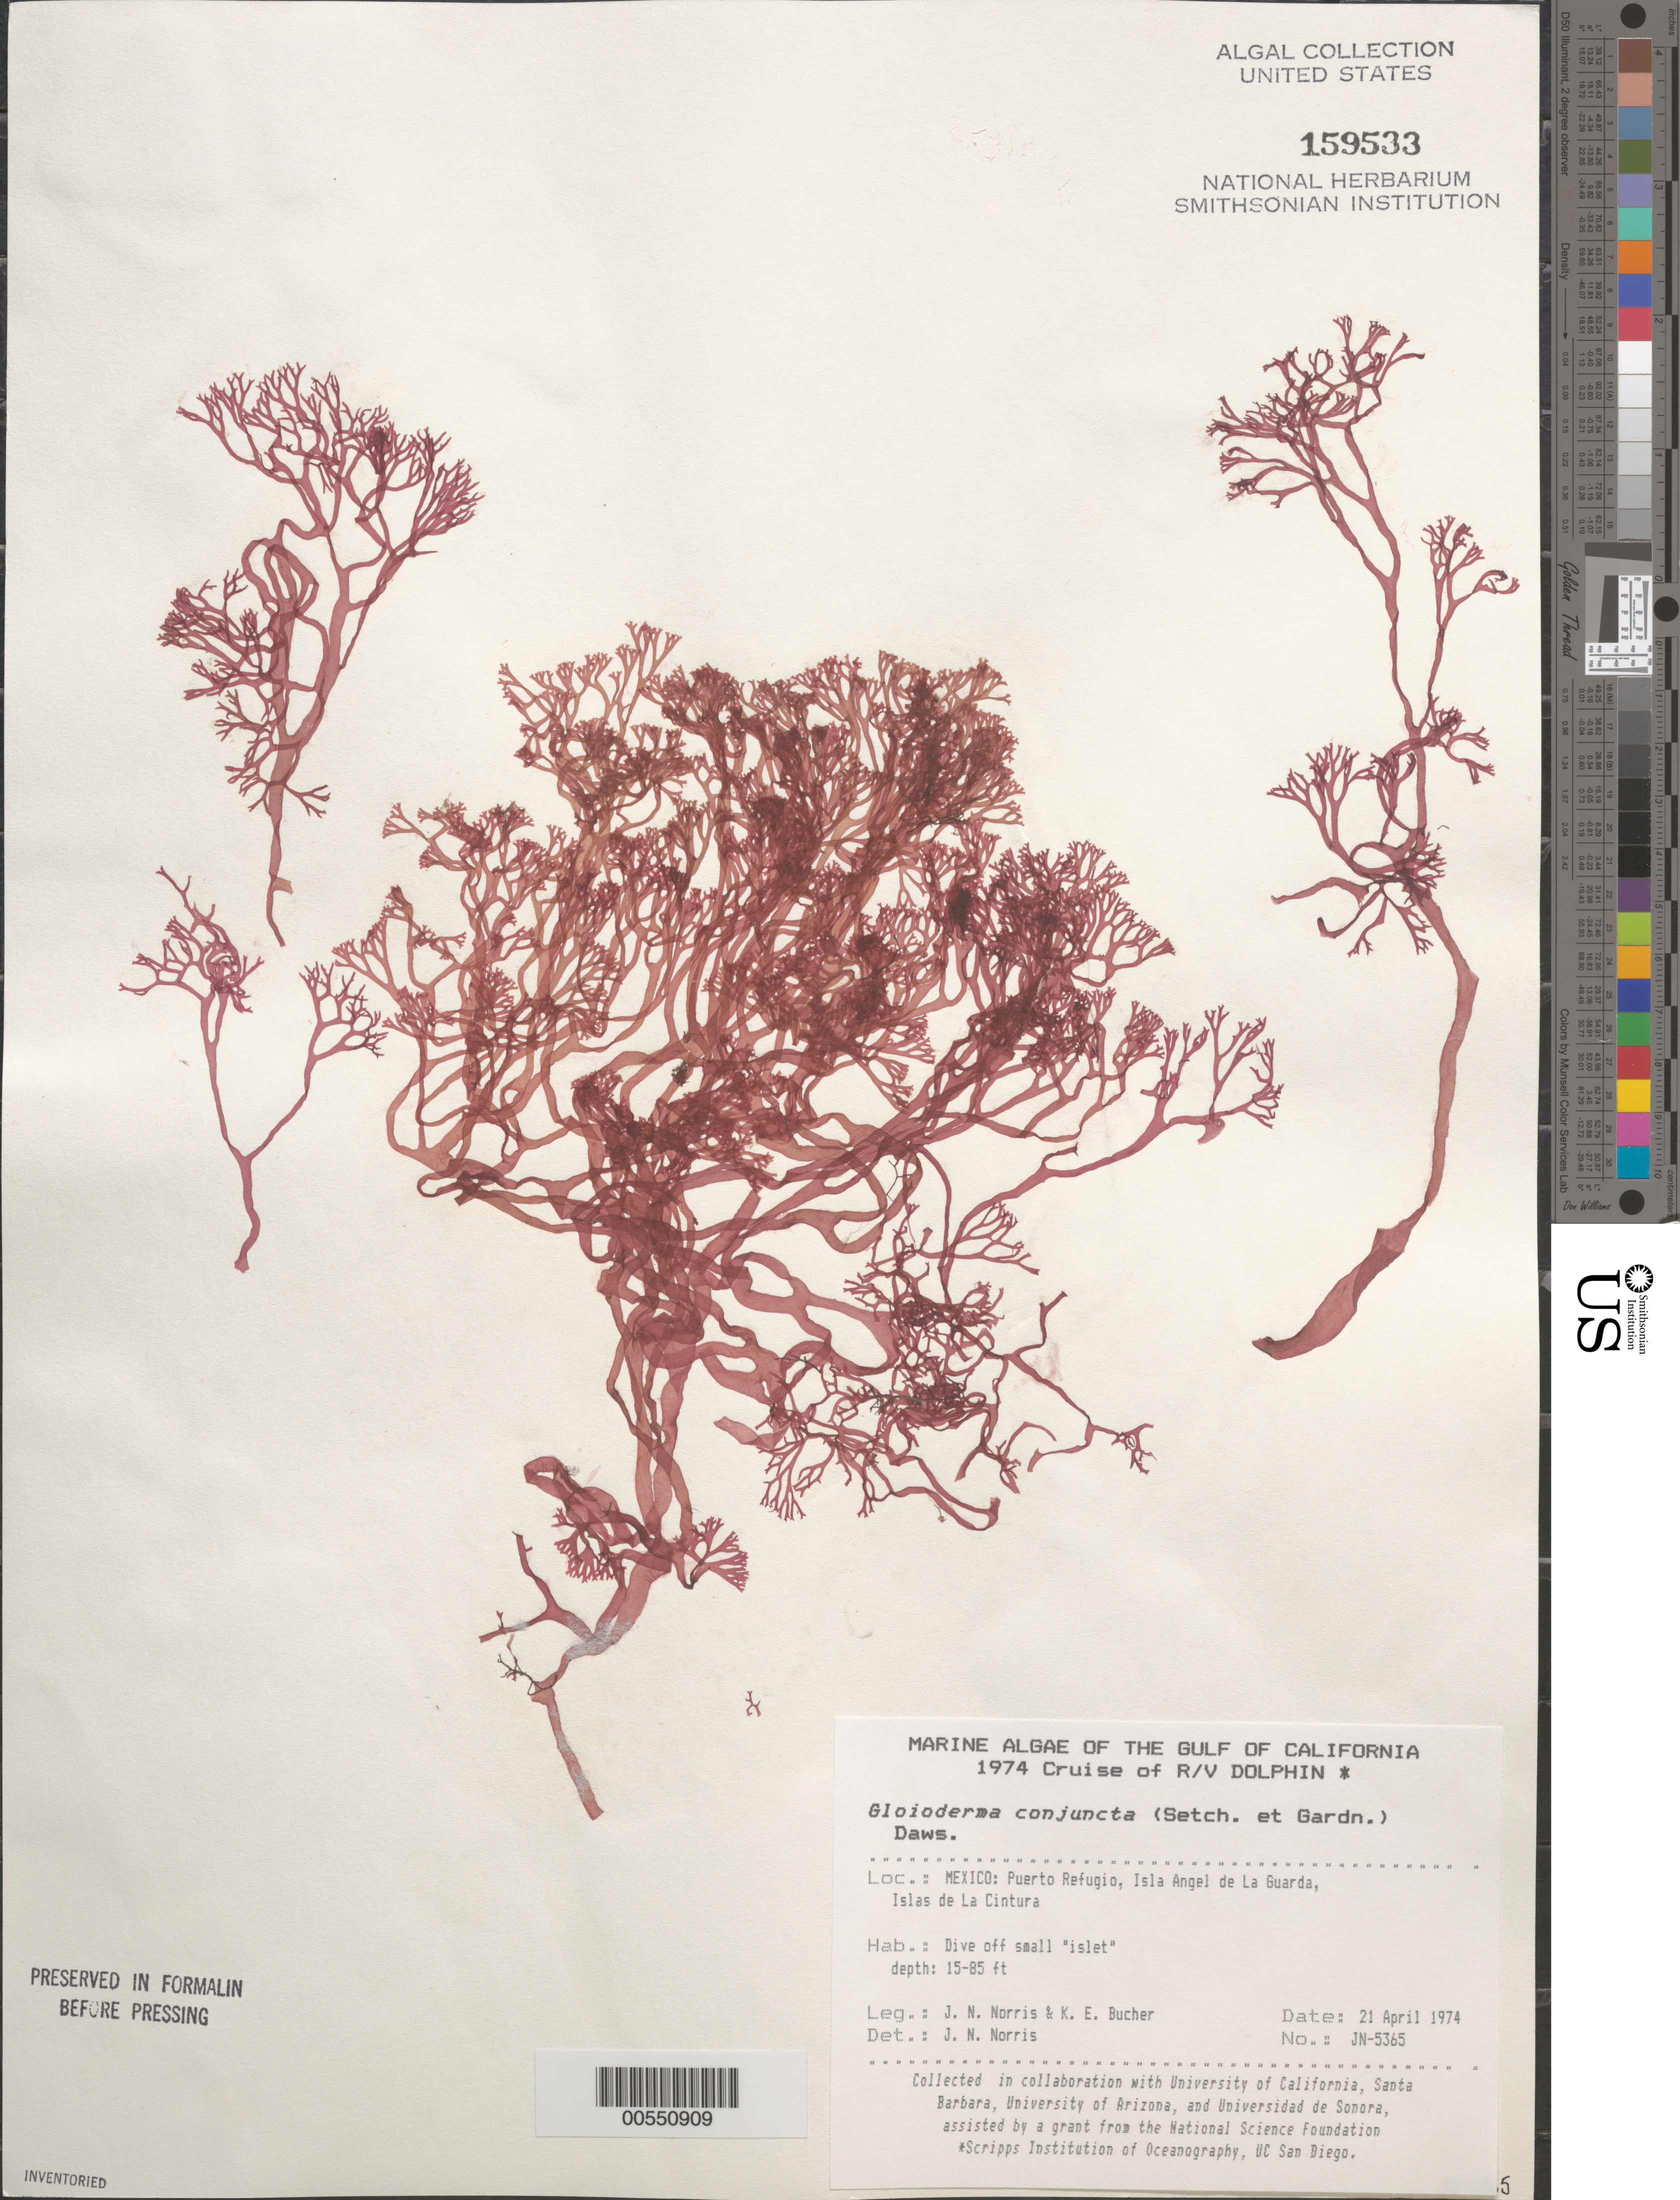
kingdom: Plantae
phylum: Rhodophyta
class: Florideophyceae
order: Rhodymeniales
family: Faucheaceae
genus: Gloioderma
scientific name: Gloioderma conjuncta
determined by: Norris, James N.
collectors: J. N. Norris & K. E. Bucher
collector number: JN-5365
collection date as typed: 21 Apr 1974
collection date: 1974-04-21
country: Mexico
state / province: Baja California Norte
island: Isla Angel de la Guarda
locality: Puerto Refugio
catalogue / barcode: US 159533